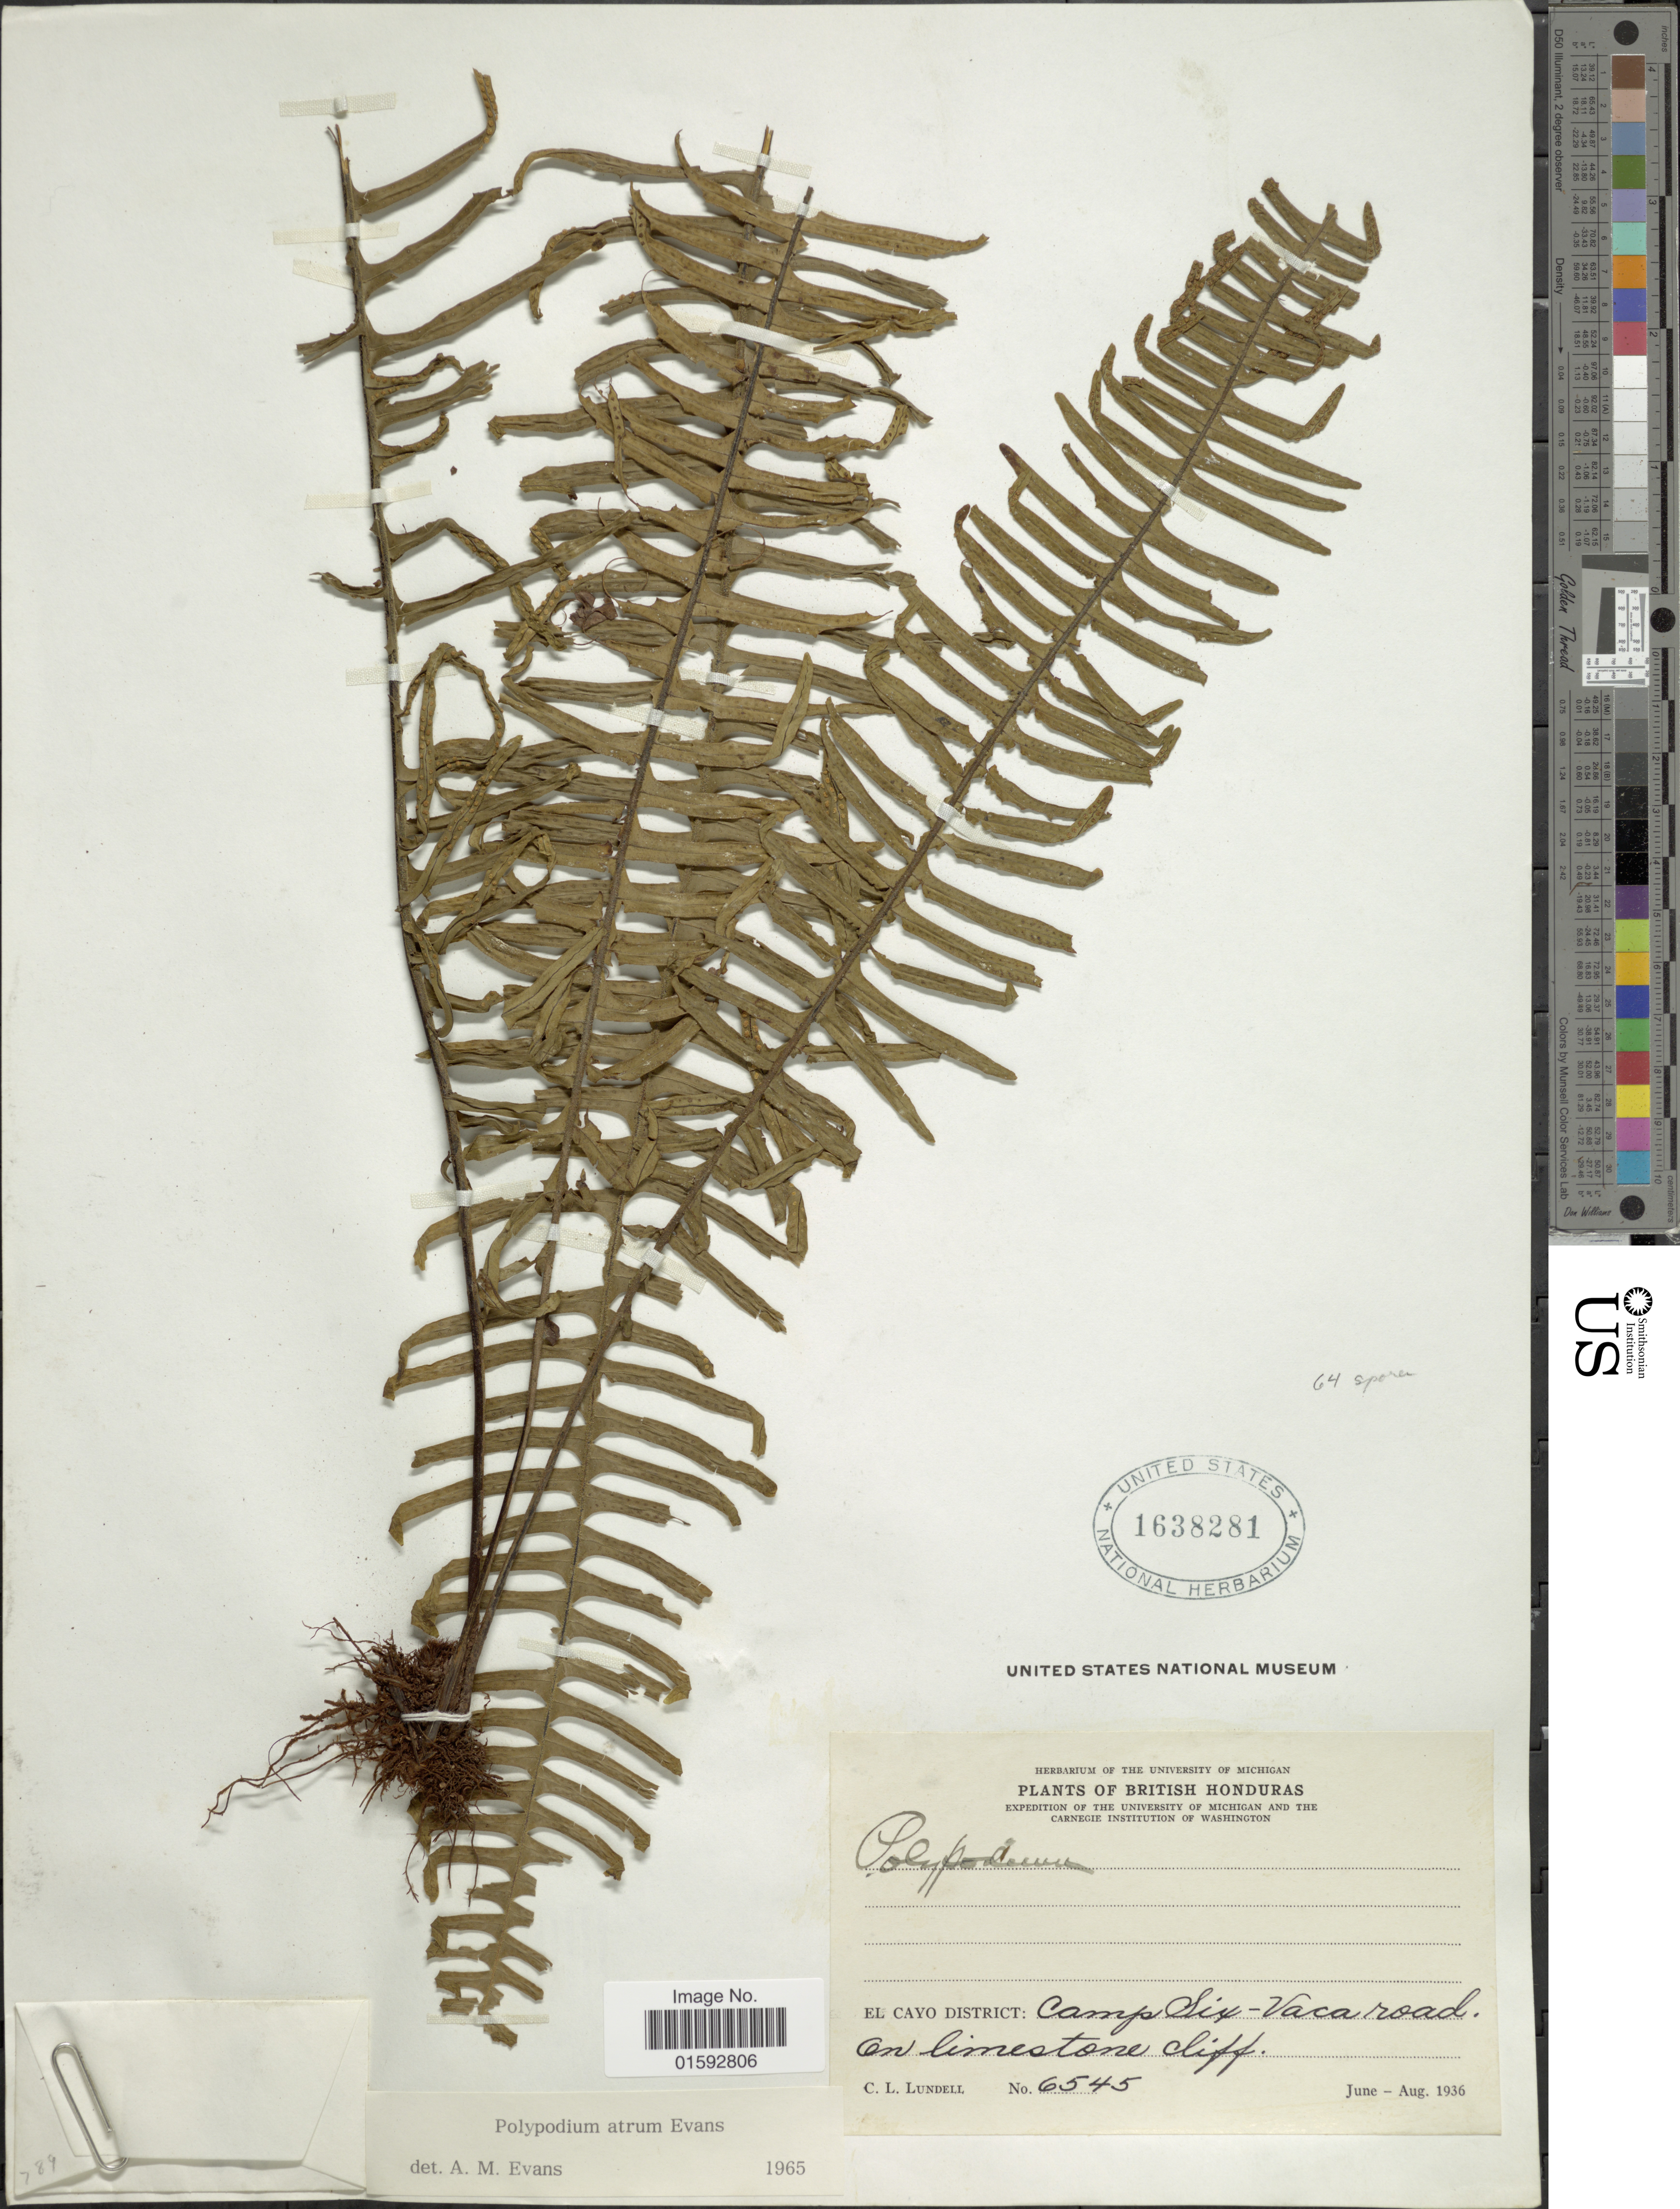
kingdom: Plantae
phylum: Tracheophyta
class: Polypodiopsida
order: Polypodiales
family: Polypodiaceae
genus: Pecluma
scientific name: Pecluma atra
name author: (Rosenst.) M.G. Price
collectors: C. L. Lundell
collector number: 6545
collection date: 1936-06/1936-08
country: Belize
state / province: Cayo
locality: British Honduras, El Cayo District: Camp Six - Vaca road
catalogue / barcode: US 1638281